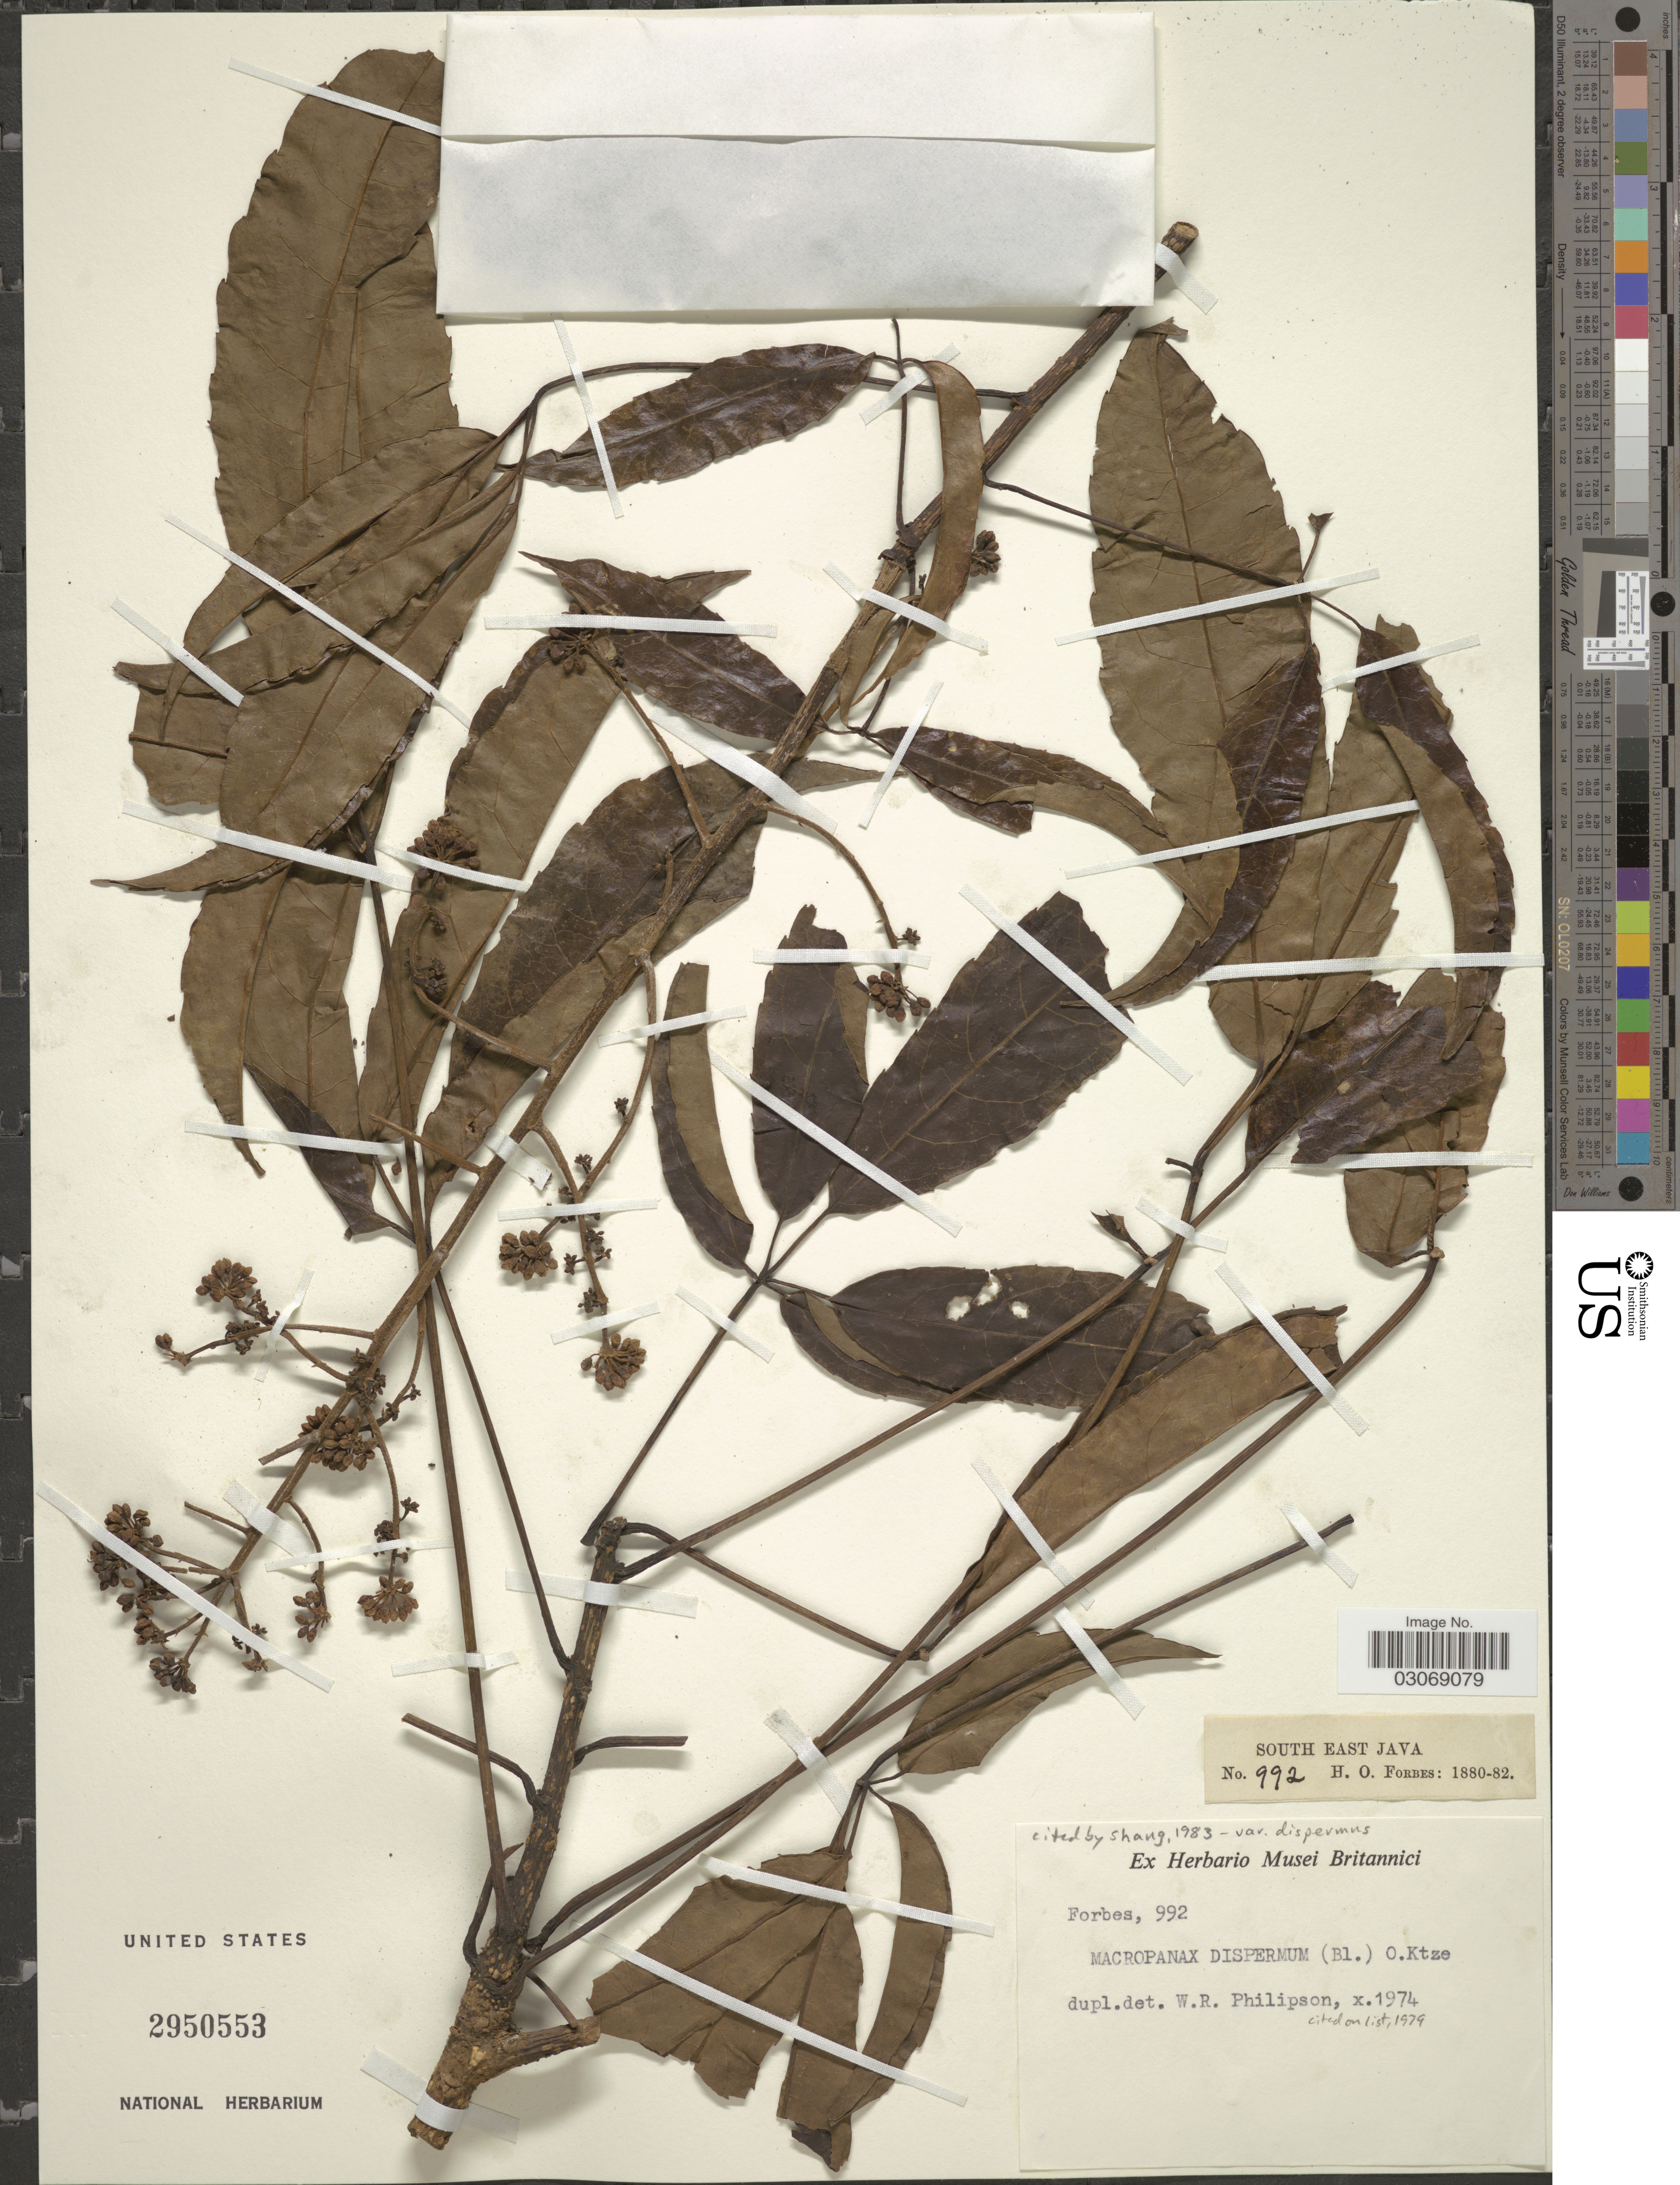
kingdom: Plantae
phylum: Tracheophyta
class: Magnoliopsida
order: Apiales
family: Araliaceae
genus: Macropanax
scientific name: Macropanax dispermus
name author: (Blume) Kuntze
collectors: H. O. Forbes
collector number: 992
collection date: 1880/1882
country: Indonesia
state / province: Java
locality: South East Java.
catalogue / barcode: US 2950553